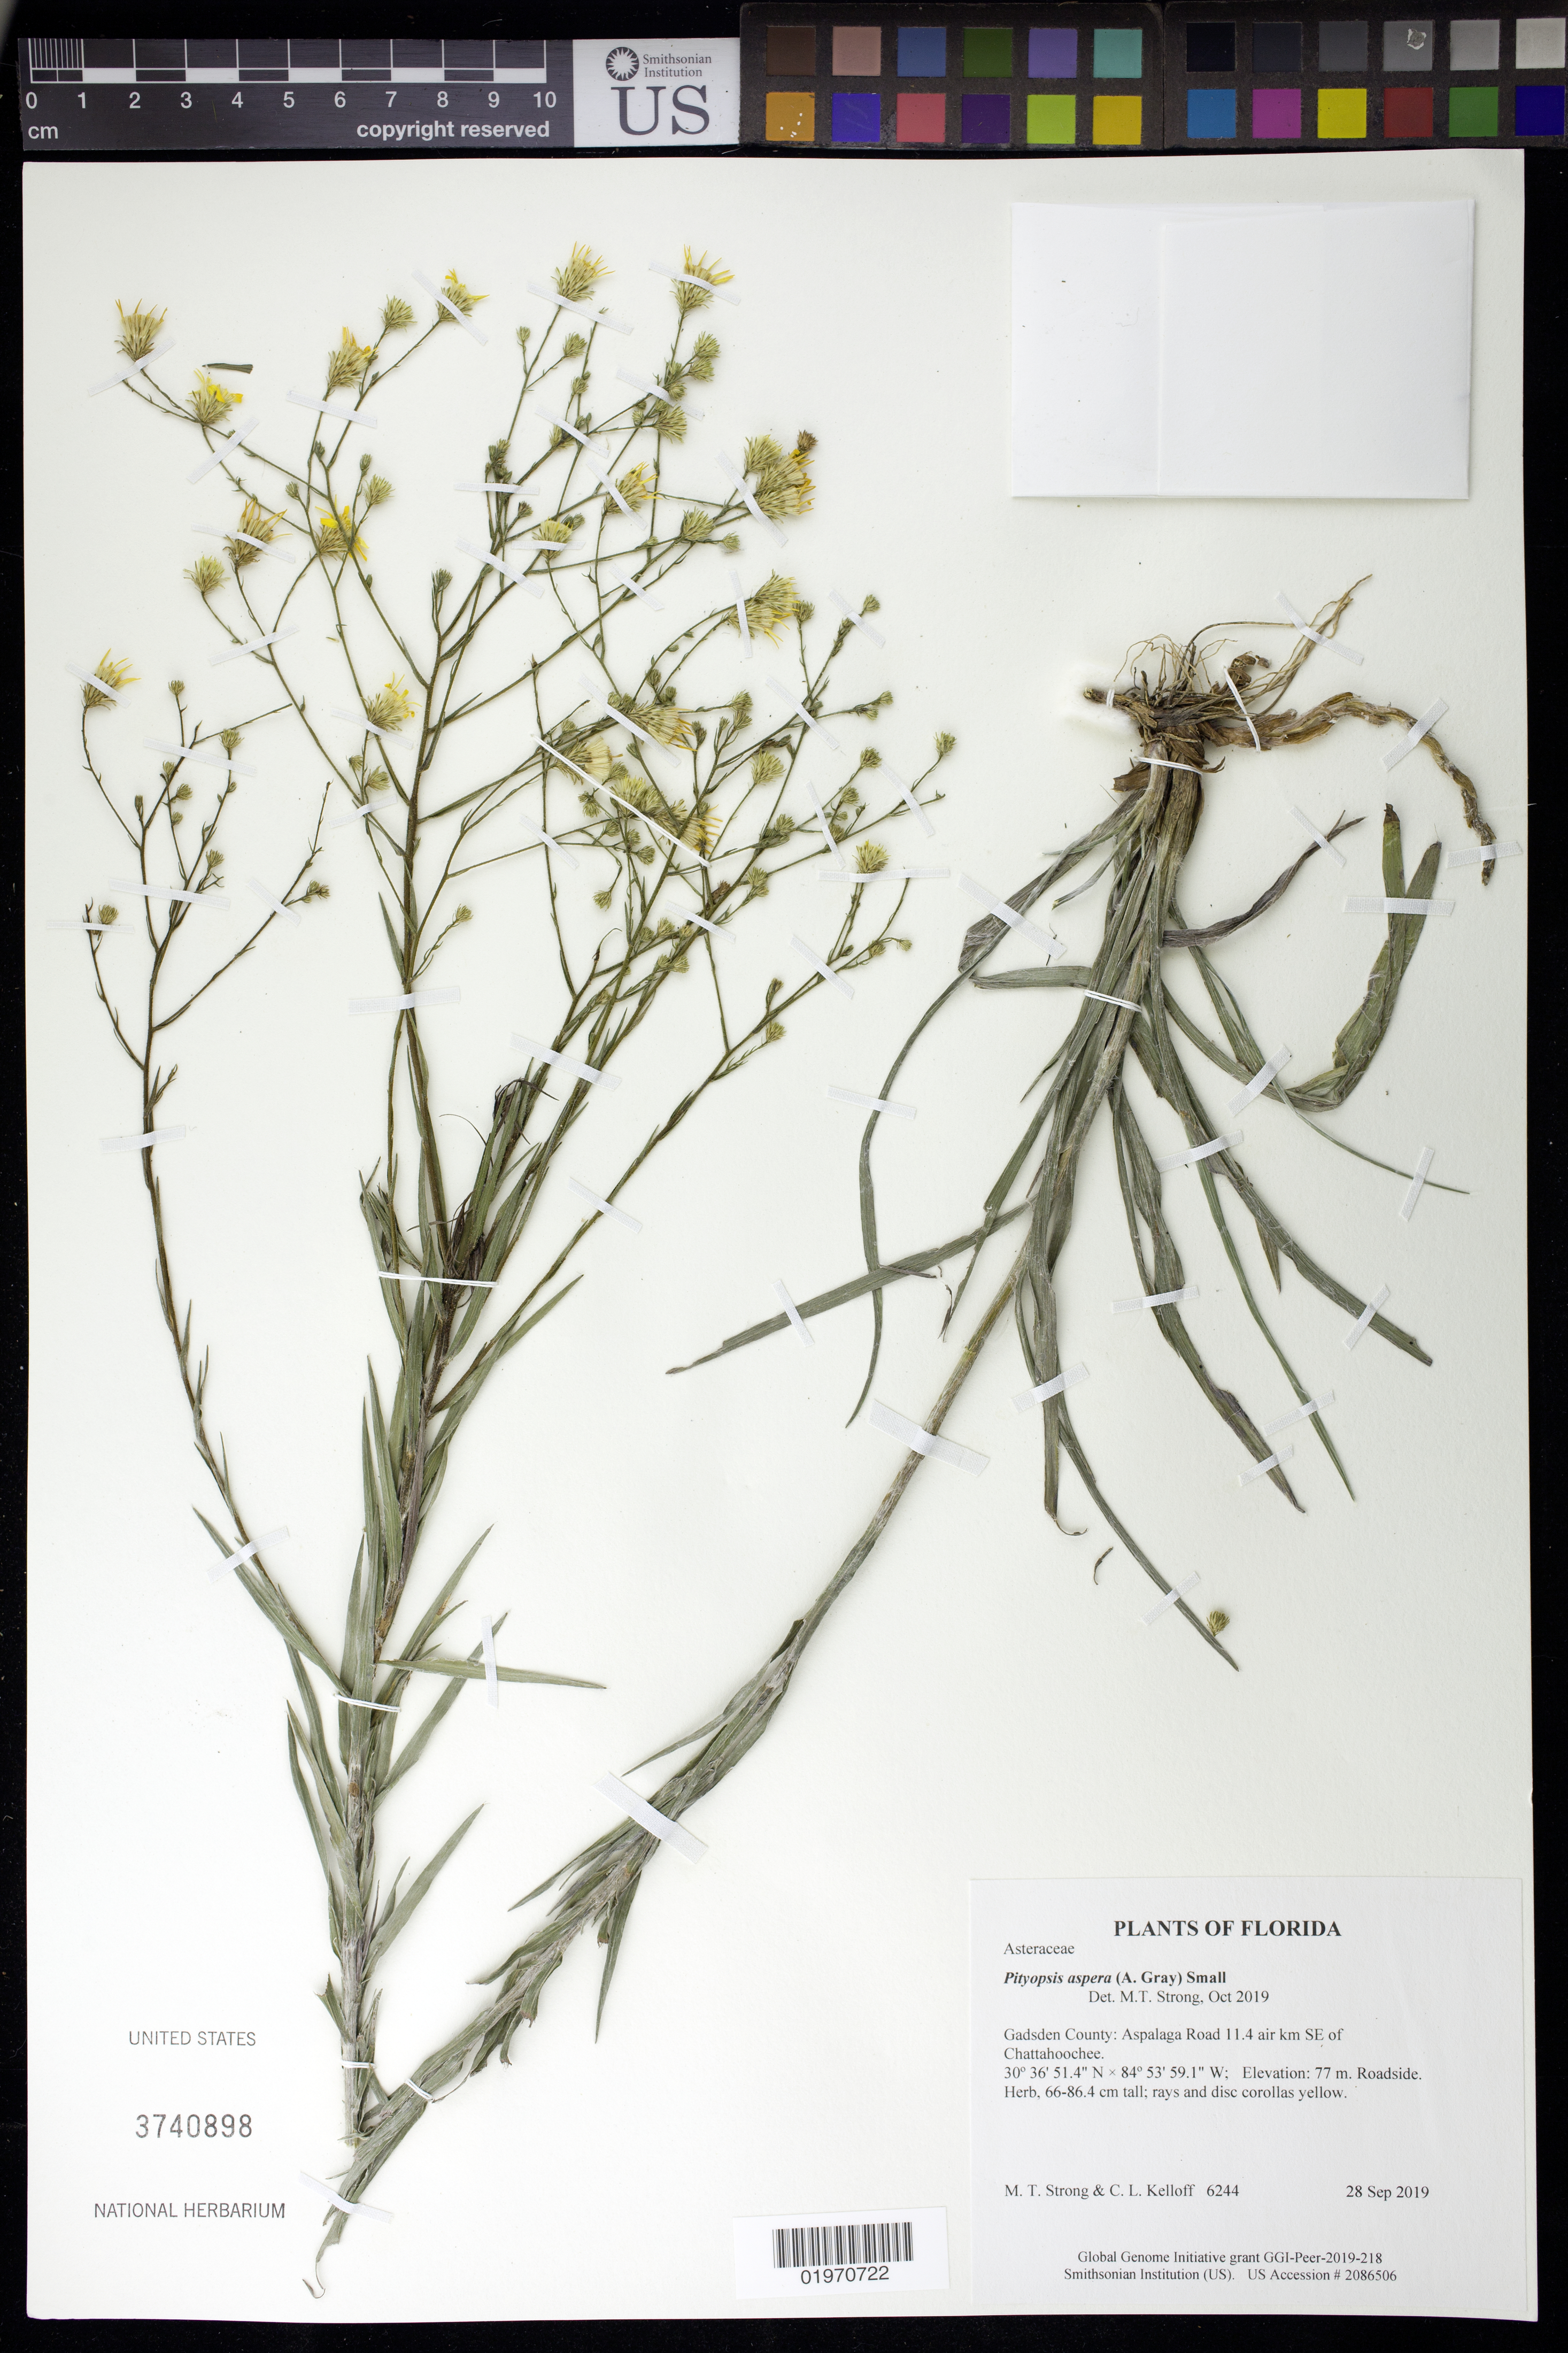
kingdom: Plantae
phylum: Tracheophyta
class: Magnoliopsida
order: Asterales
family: Asteraceae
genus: Pityopsis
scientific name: Pityopsis aspera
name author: (A. Gray) Small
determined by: Strong, Mark T., (BOT), Smithsonian Institution - National Museum of Natural History (UNITED STATES)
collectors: M. T. Strong & C. L. Kelloff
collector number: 6244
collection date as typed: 28 Sep 2019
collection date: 2019-09-28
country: United States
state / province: Florida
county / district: Gadsden County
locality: Aspalaga Road 11.4 air km SE of Chattahoochee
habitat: Roadside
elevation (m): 77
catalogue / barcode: US 3740898